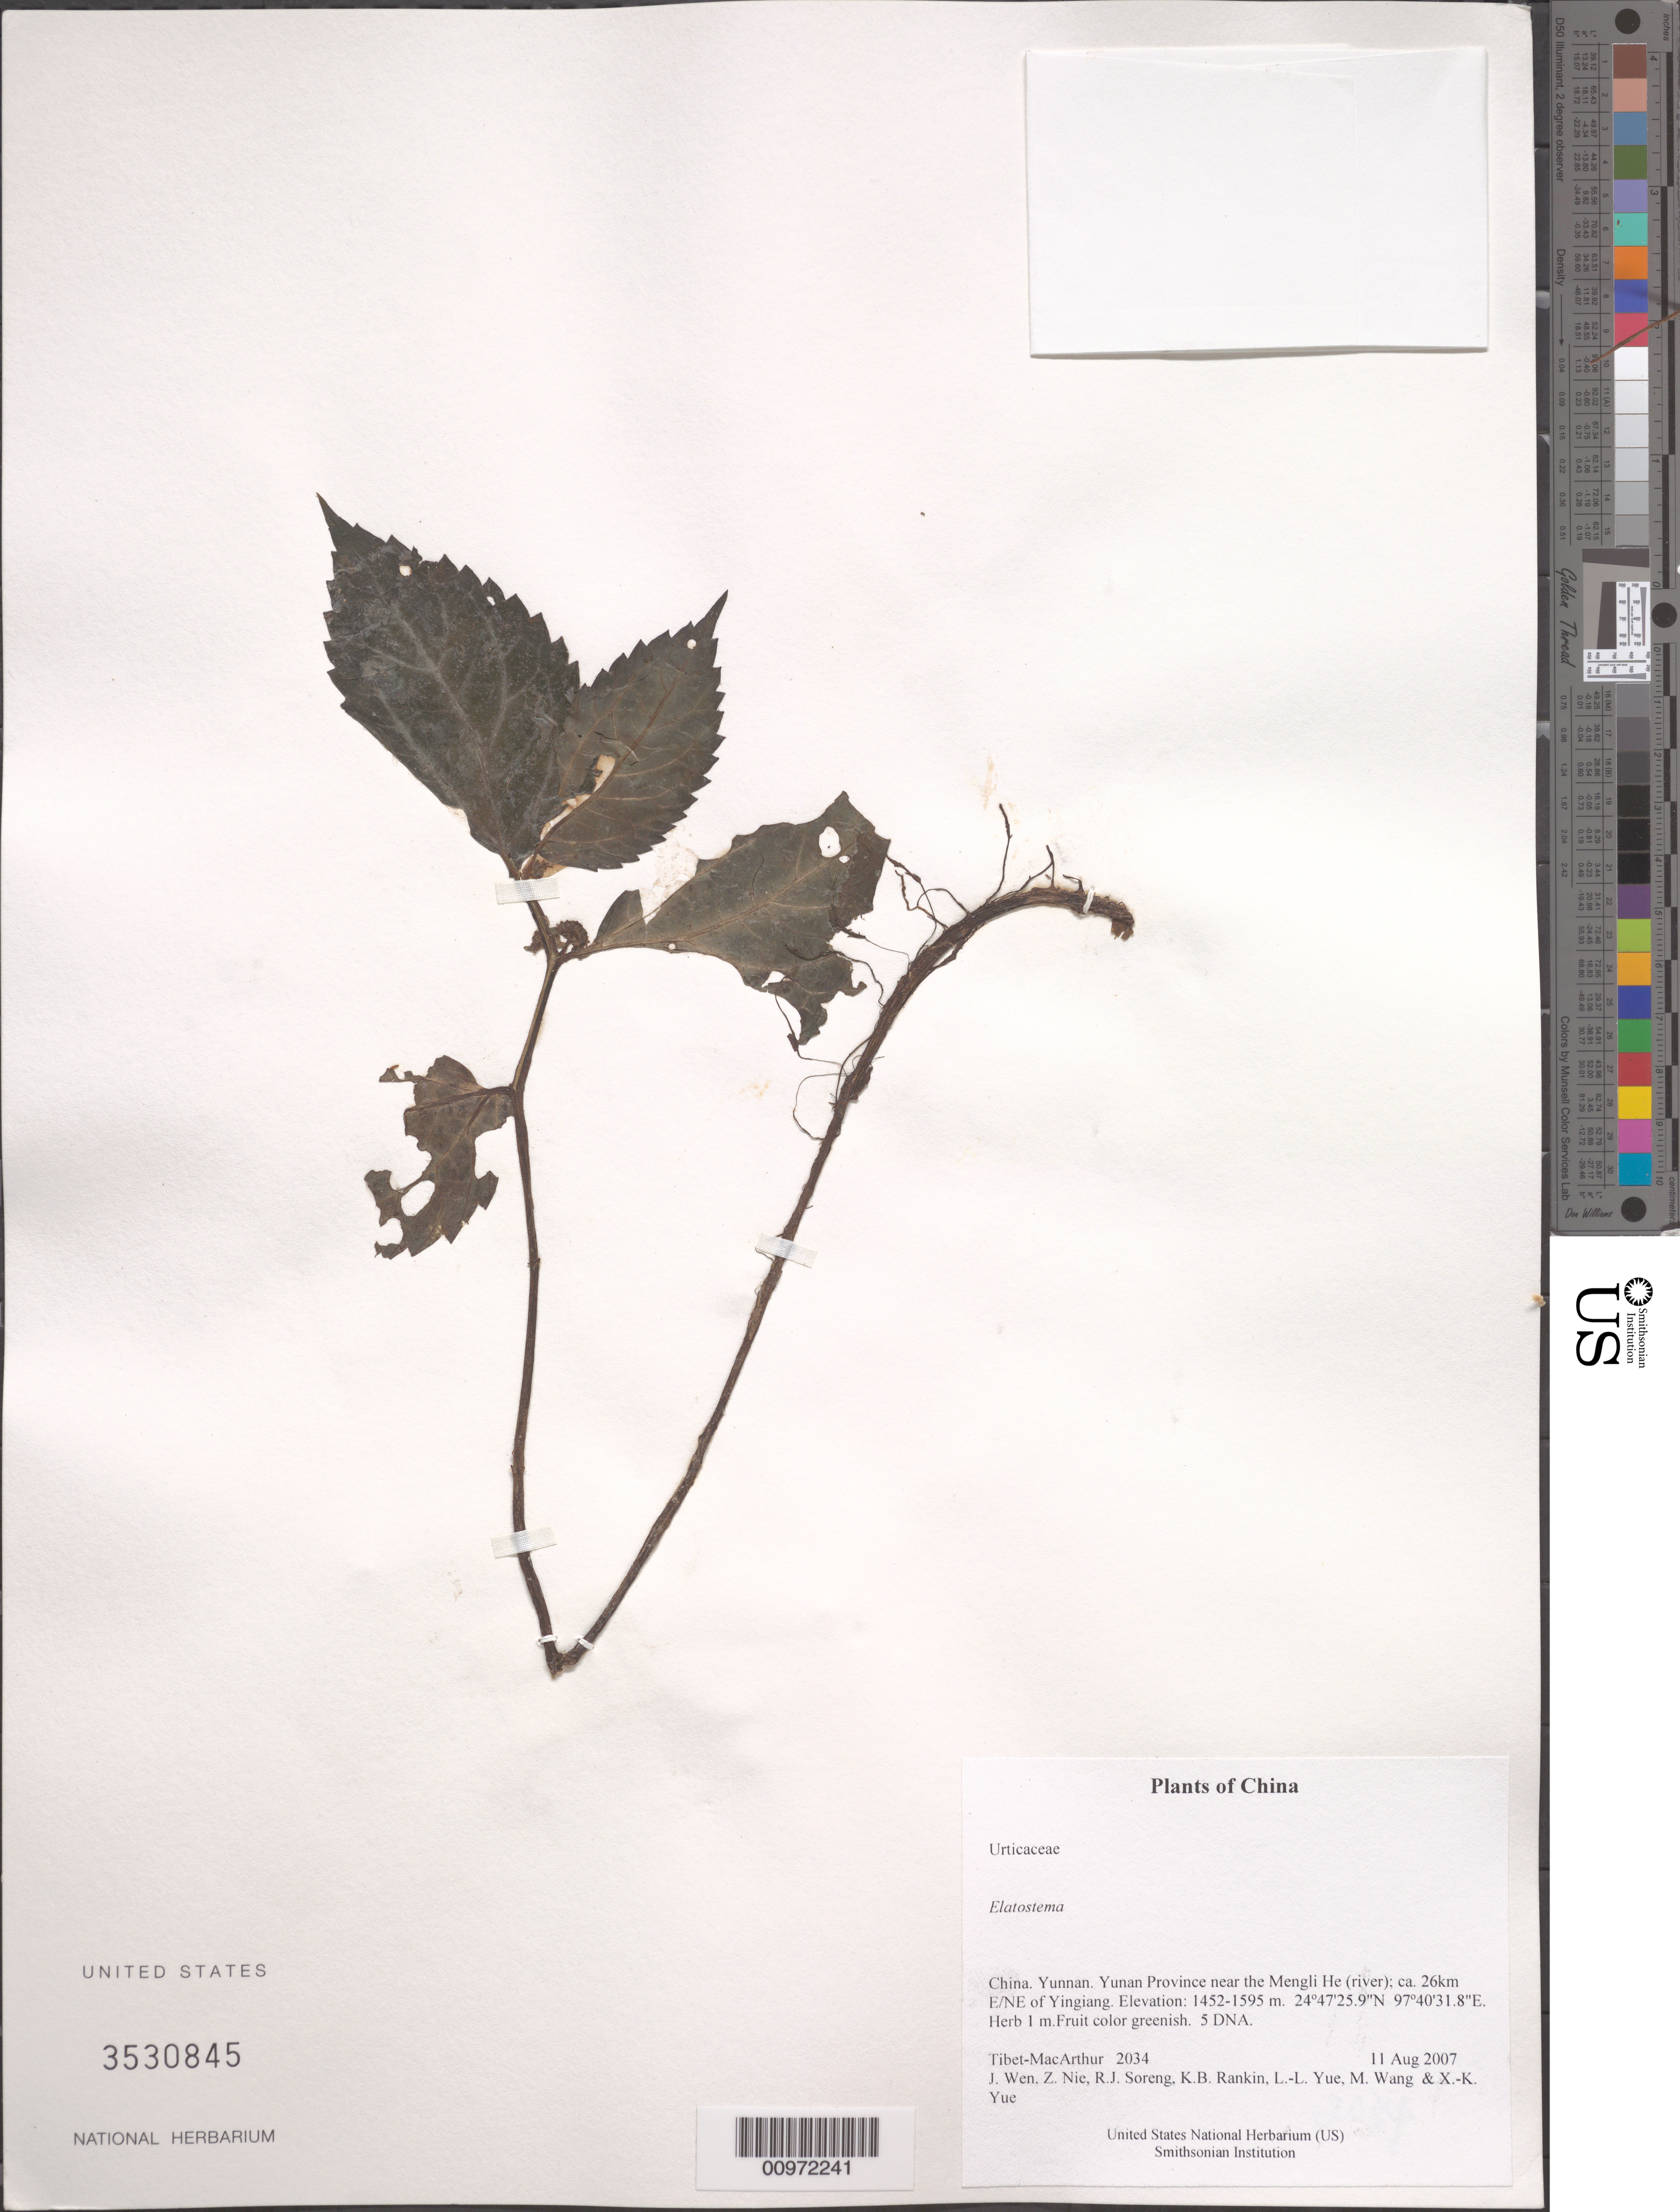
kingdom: Plantae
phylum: Tracheophyta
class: Magnoliopsida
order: Rosales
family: Urticaceae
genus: Elatostema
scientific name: Elatostema sp.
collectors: Tibet-MacArthur, J. Wen, Z. Nie, R. J. Soreng, K. Rankin, L. Yue, M. Wang & X. Yue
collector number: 2034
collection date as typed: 11 Aug 2007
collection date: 2007-08-11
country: China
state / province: Yunnan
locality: Yunan Province near the Mengli He (river); ca. 26km E/NE of Yingiang.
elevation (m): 1452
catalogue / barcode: US 3530845